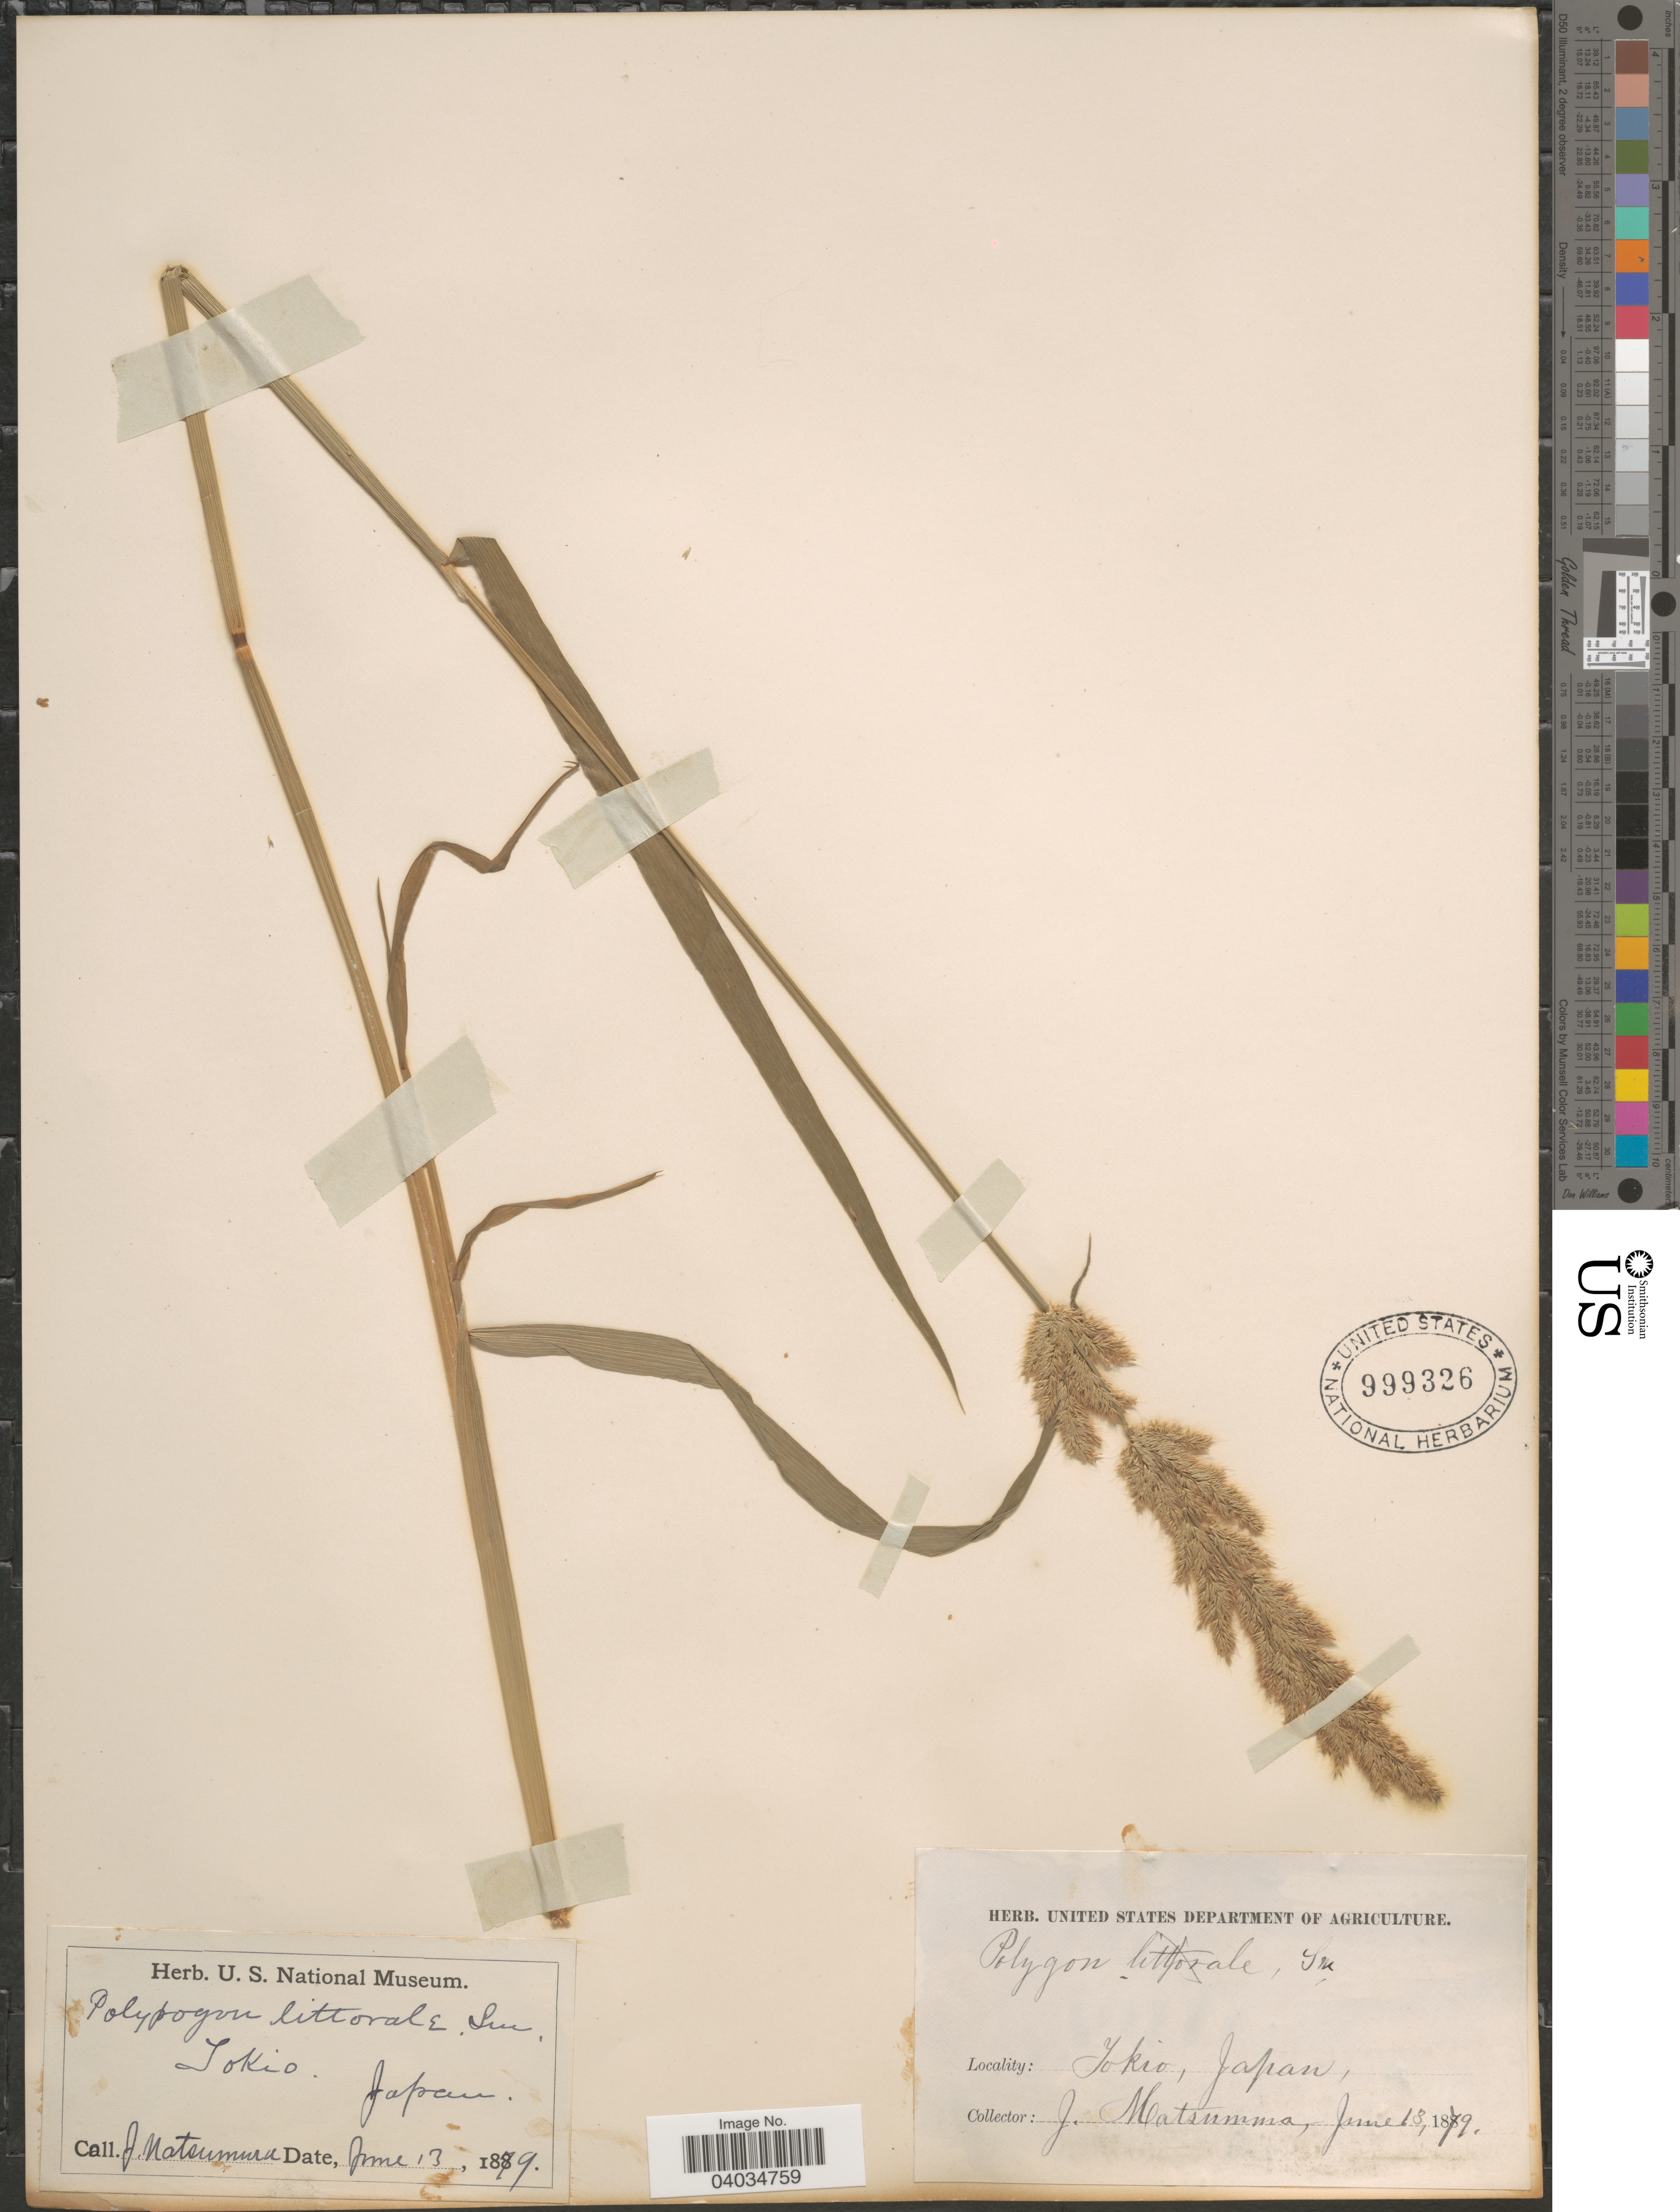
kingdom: Plantae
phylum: Tracheophyta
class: Liliopsida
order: Poales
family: Poaceae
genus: Polypogon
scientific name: Polypogon sp.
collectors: J. Matsumura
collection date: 1879-06-13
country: Japan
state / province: Tokyo, Federal City of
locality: Tokio.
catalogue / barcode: US 999326